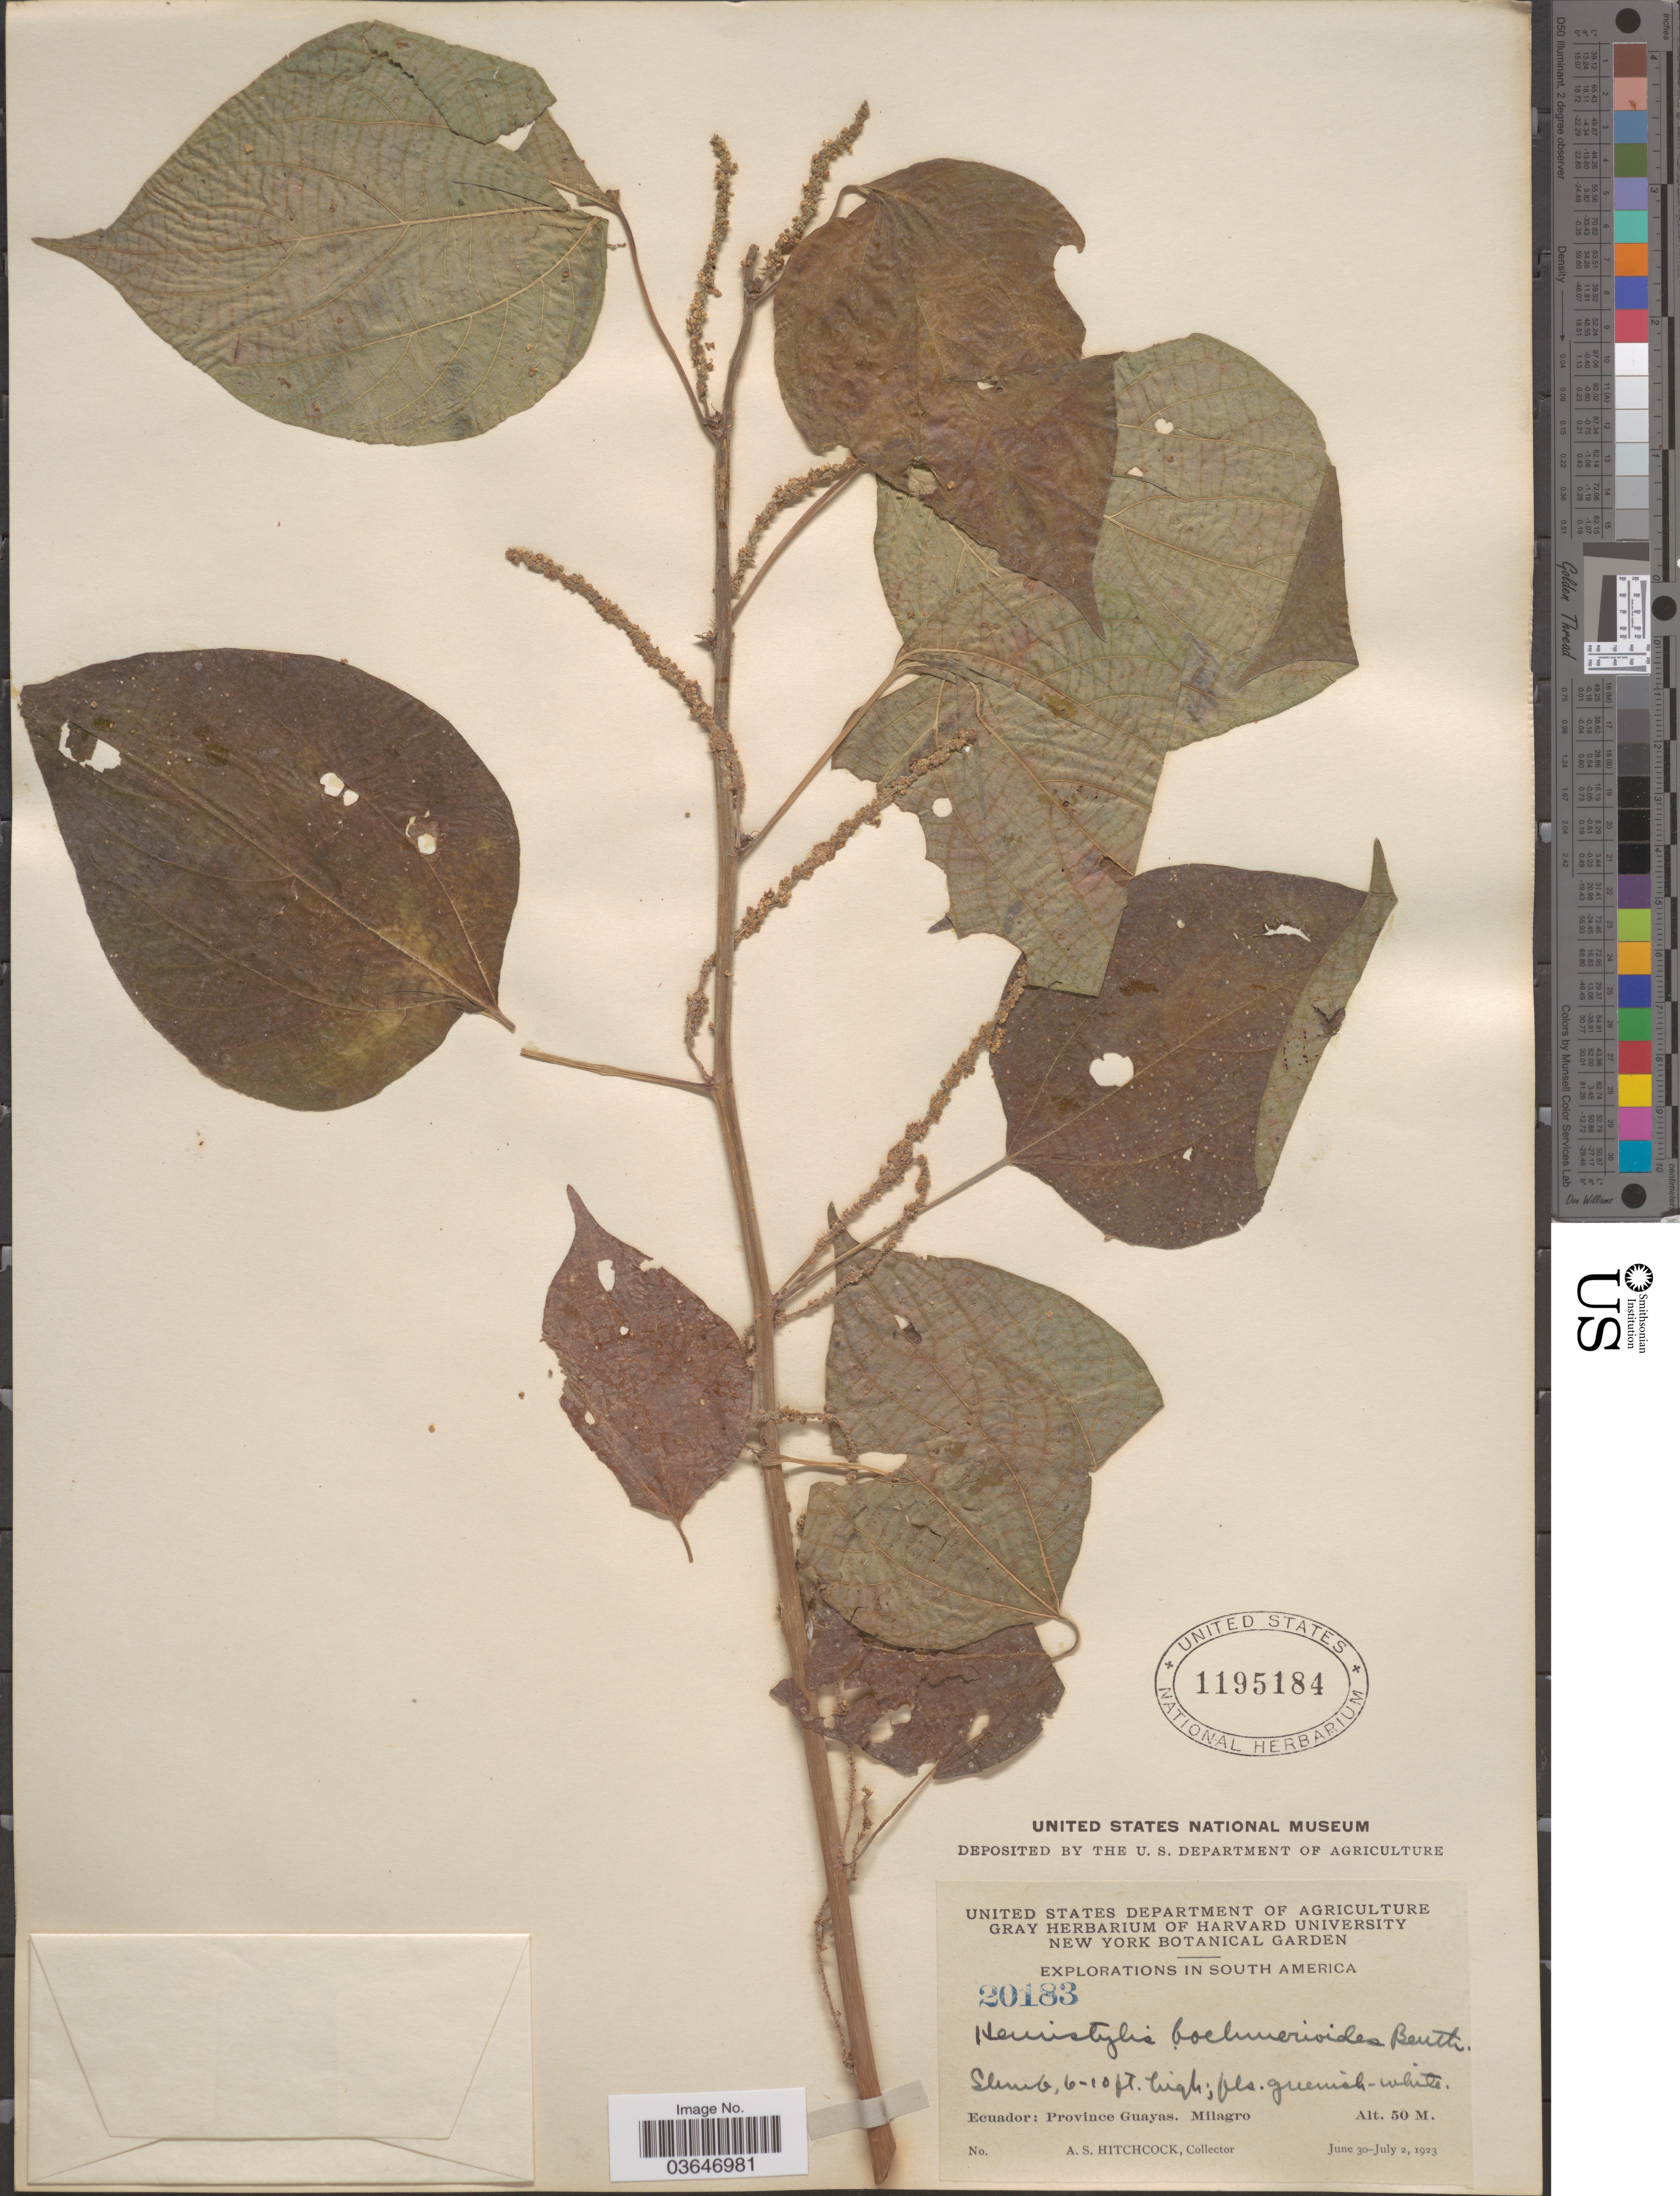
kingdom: Plantae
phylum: Tracheophyta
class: Magnoliopsida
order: Rosales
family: Urticaceae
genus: Hemistylus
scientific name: Hemistylus boehmerioides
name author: Benth.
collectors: A. S. Hitchcock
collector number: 20183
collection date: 1923-06-30/1923-07-02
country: Ecuador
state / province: Guayas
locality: Milagro.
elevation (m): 50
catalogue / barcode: US 1195184